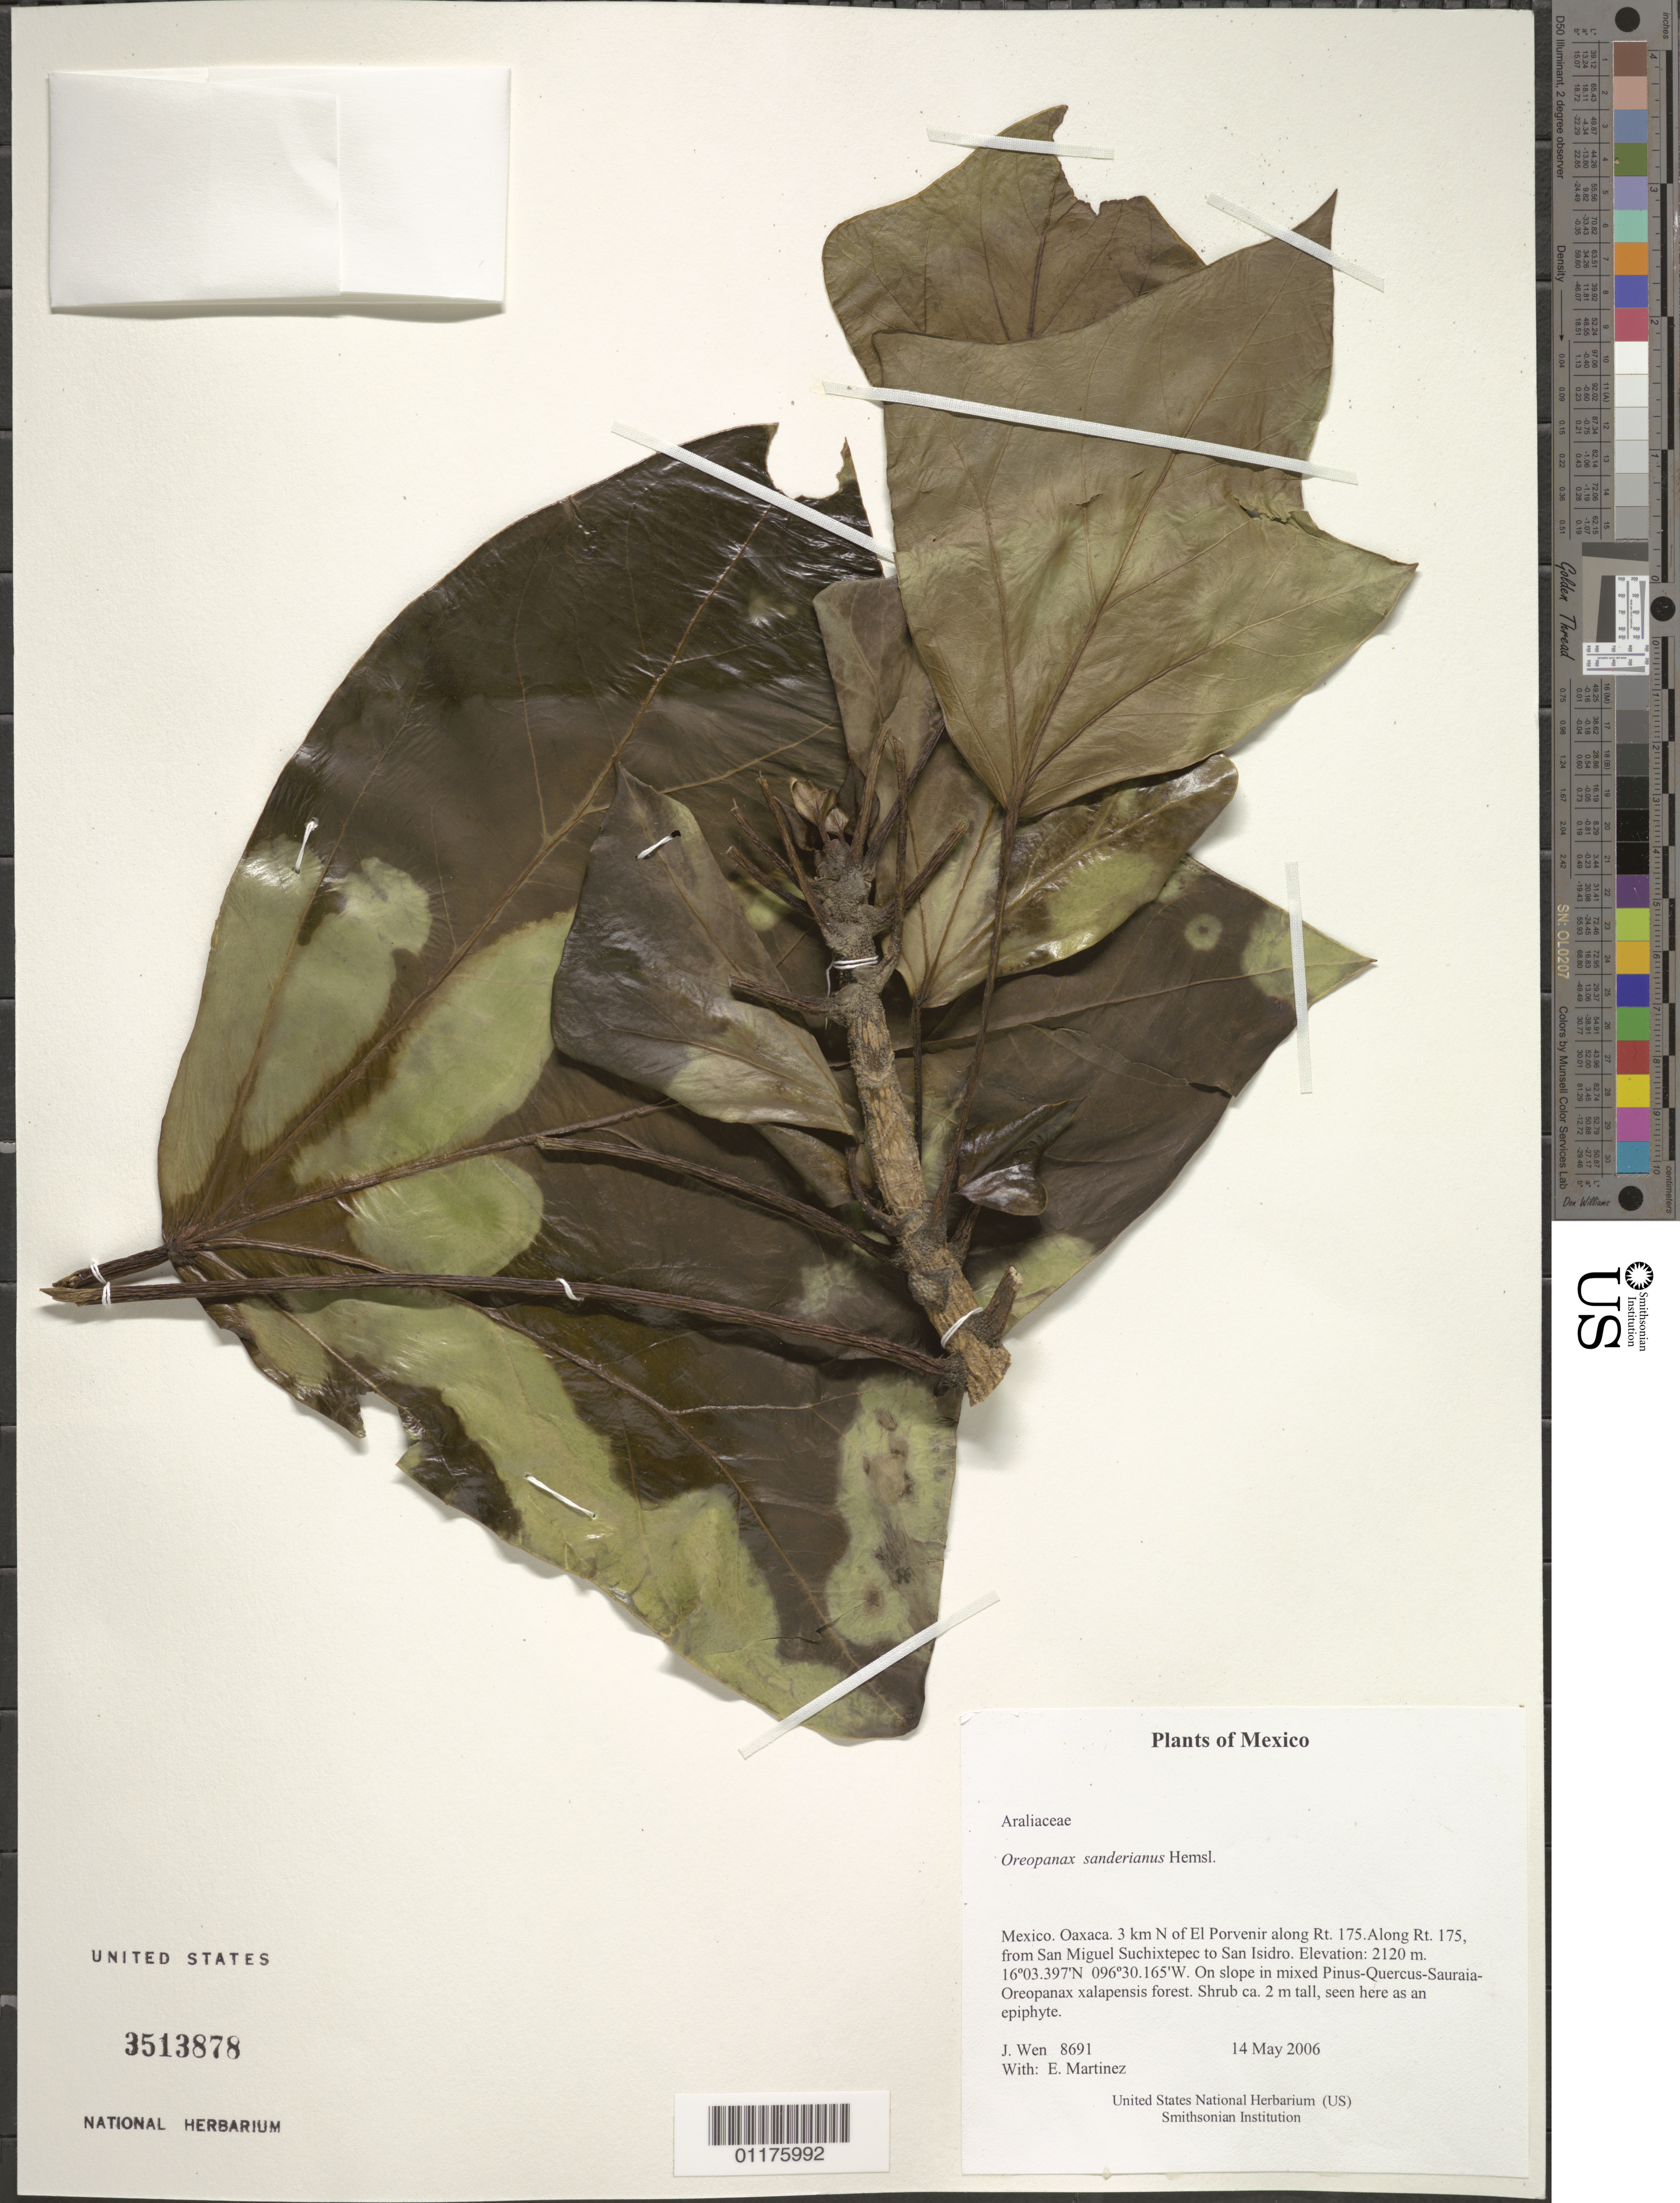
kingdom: Plantae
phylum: Tracheophyta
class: Magnoliopsida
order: Apiales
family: Araliaceae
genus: Oreopanax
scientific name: Oreopanax sanderianus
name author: Hemsl.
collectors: J. Wen & E. Martínez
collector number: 8691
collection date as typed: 14 May 2006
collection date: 2006-05-14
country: Mexico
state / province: Oaxaca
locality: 3 km N of El Porvenir along Rt. 175.Along Rt. 175, from San Miguel Suchixtepec to San Isidro.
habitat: On slope in mixed Pinus-Quercus-Sauraia-Oreopanax xalapensis forest.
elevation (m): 2120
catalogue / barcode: US 3513878